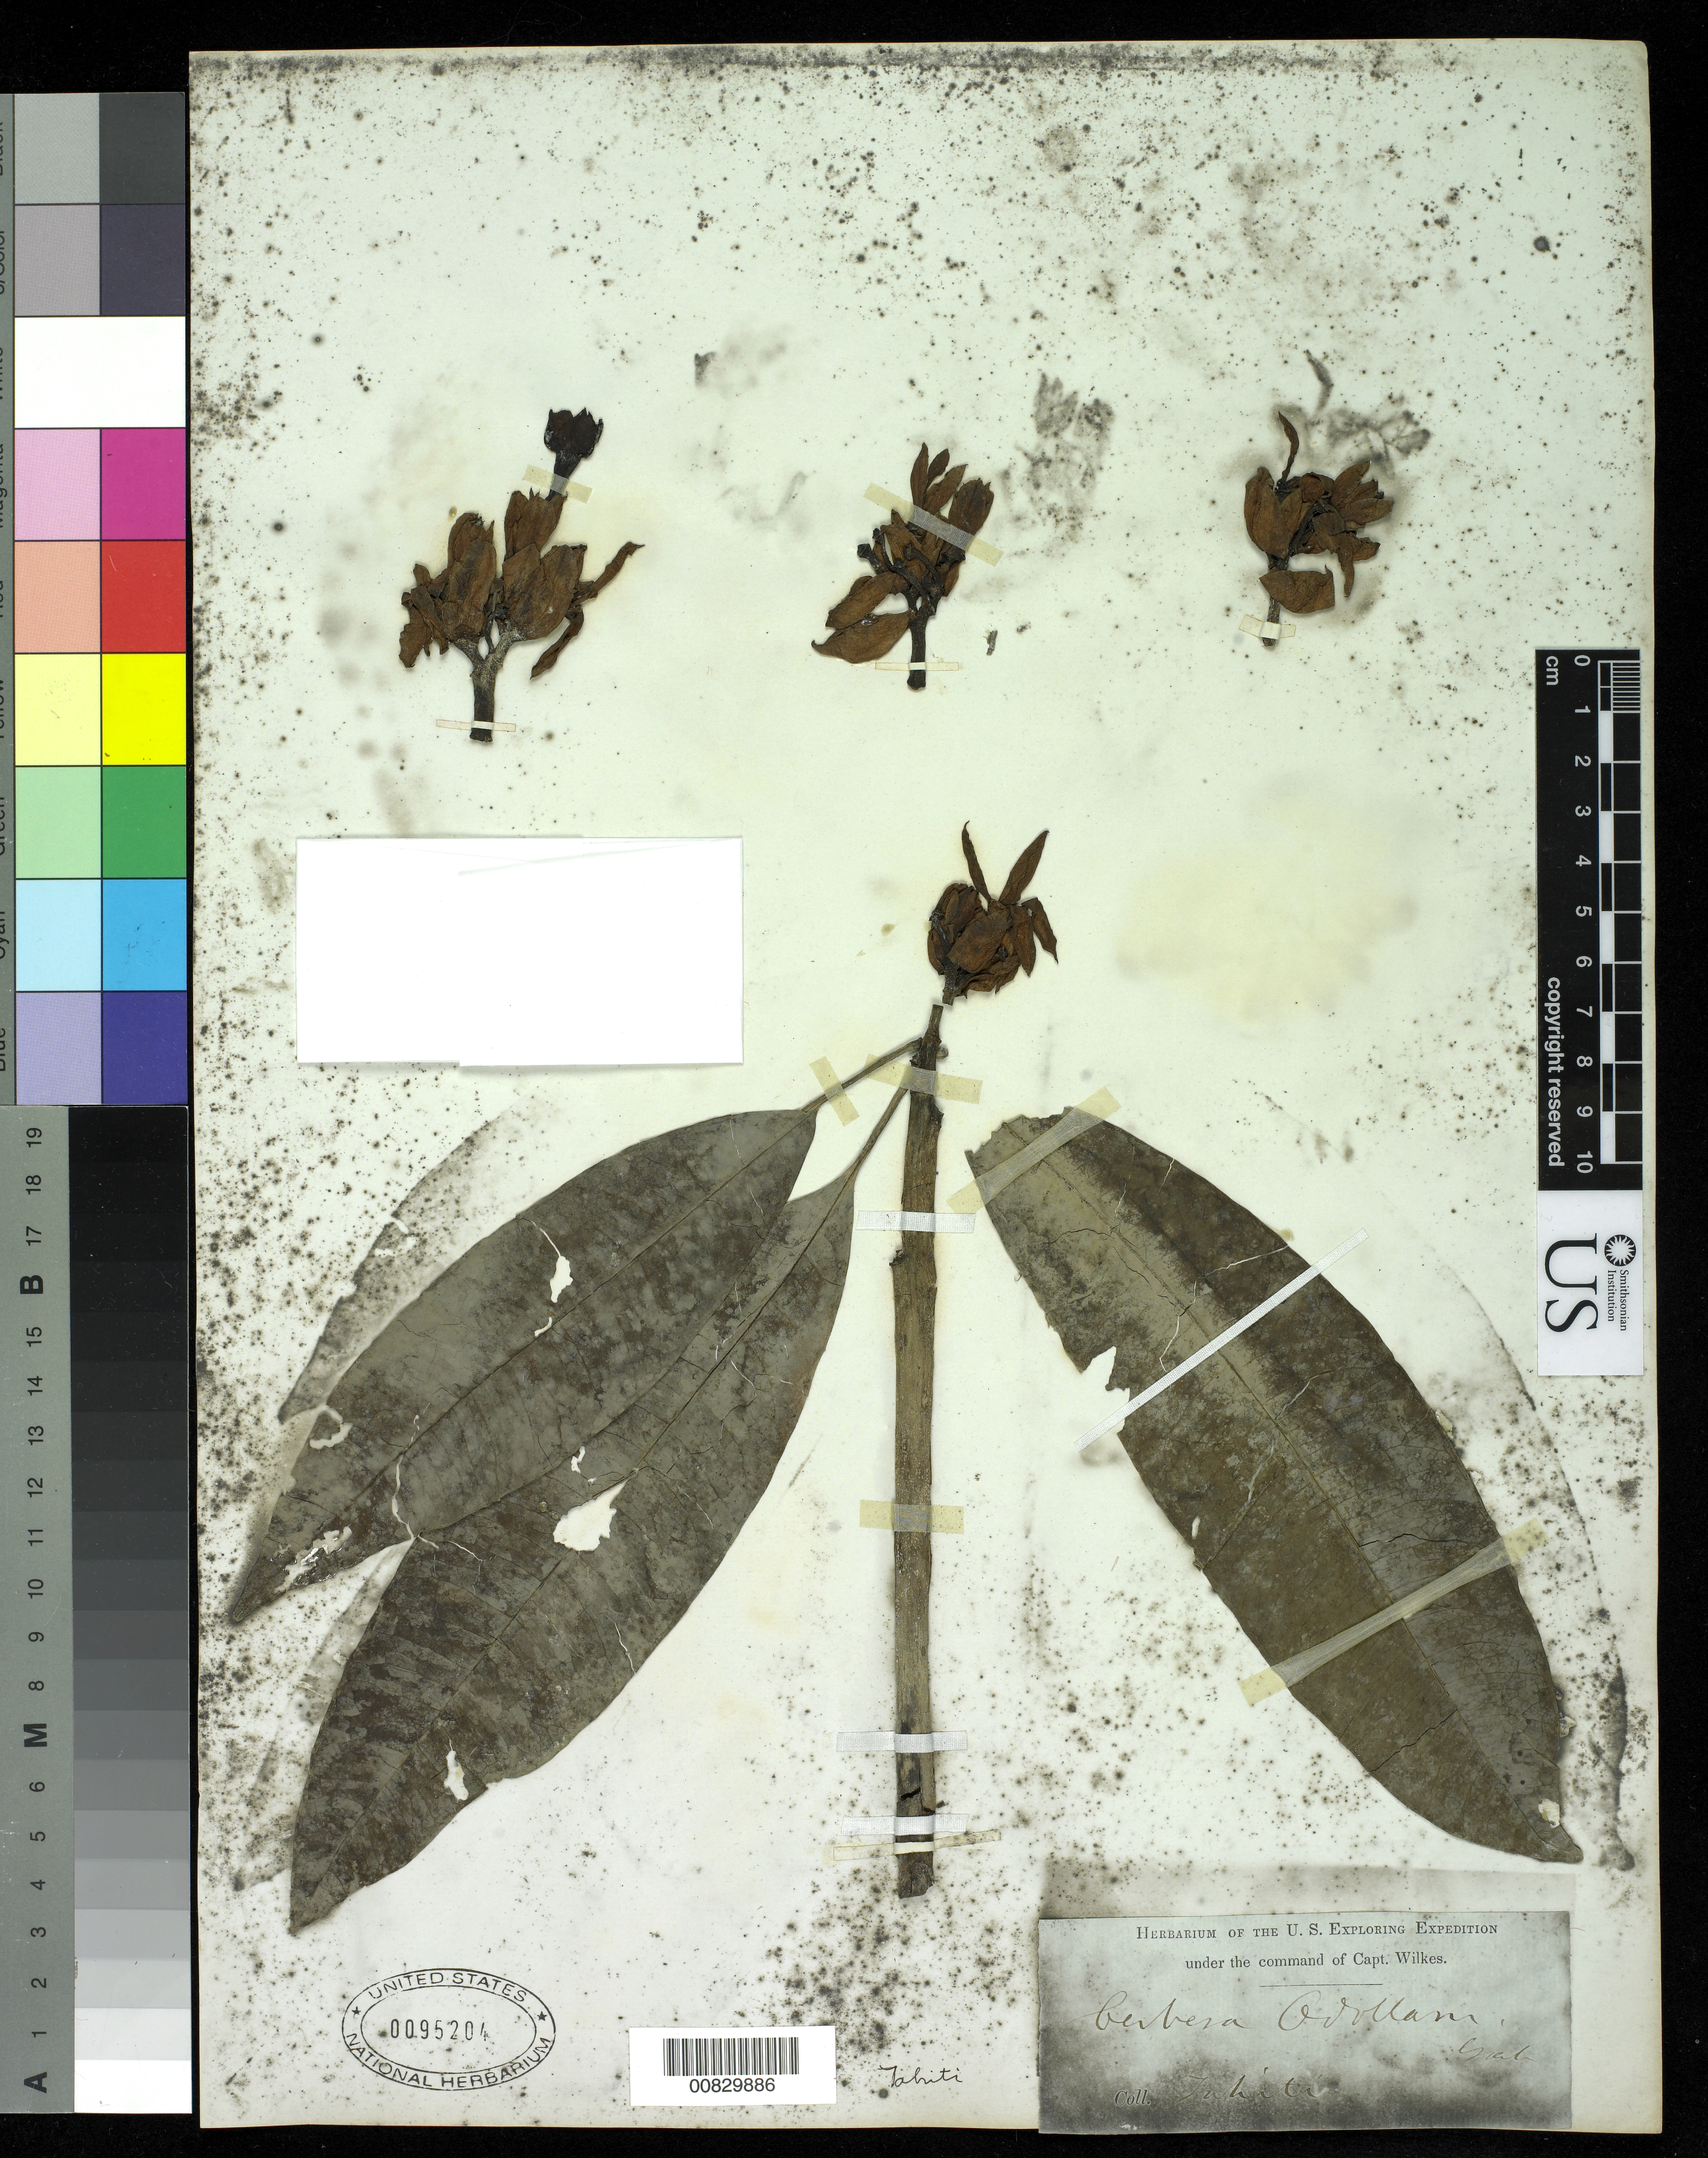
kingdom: Plantae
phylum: Tracheophyta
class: Magnoliopsida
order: Gentianales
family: Apocynaceae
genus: Cerbera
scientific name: Cerbera odollam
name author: Gaertn.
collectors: Wilkes Explor. Exped.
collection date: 1838/1842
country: French Polynesia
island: Tahiti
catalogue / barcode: US 952074